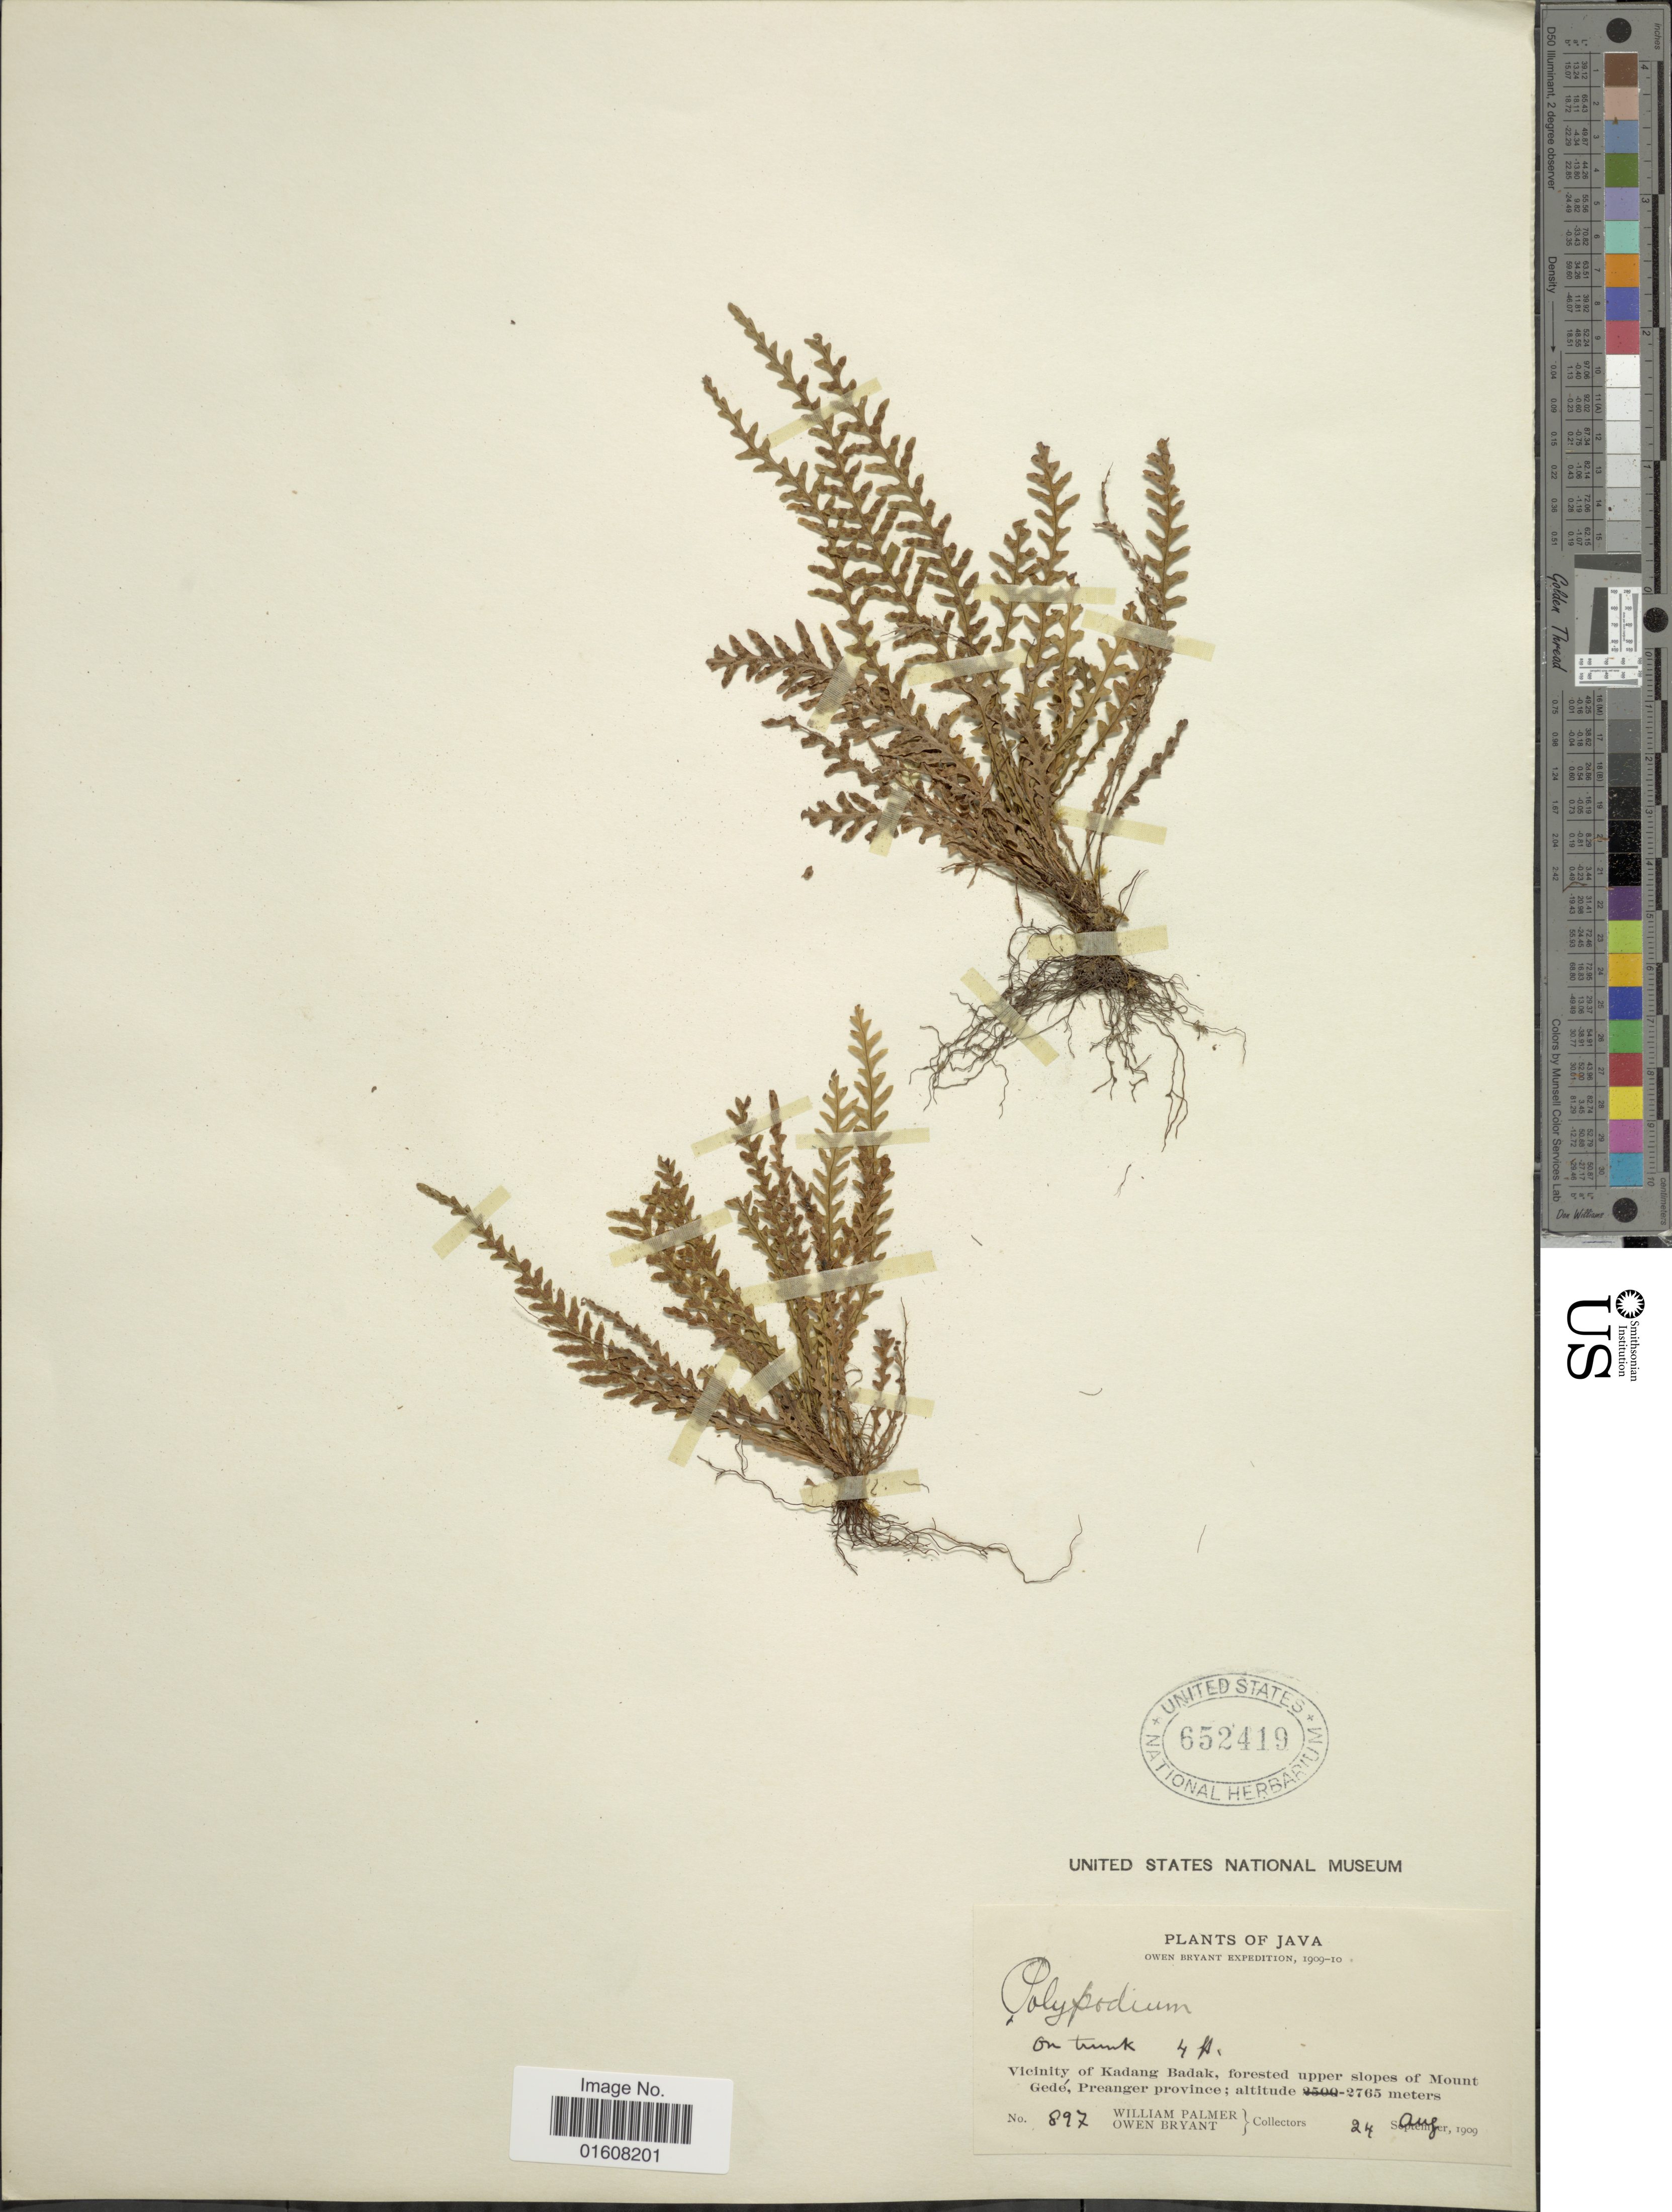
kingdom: Plantae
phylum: Tracheophyta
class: Polypodiopsida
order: Polypodiales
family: Polypodiaceae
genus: Grammitis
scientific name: Grammitis sp.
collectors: W. Palmer & O. Bryant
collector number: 897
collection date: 1909-08-24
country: Indonesia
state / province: Java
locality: Vicinity of Kadang Badak, forested upper slopes of Mount Gedé, Preanger province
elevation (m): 2765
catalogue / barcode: US 652419